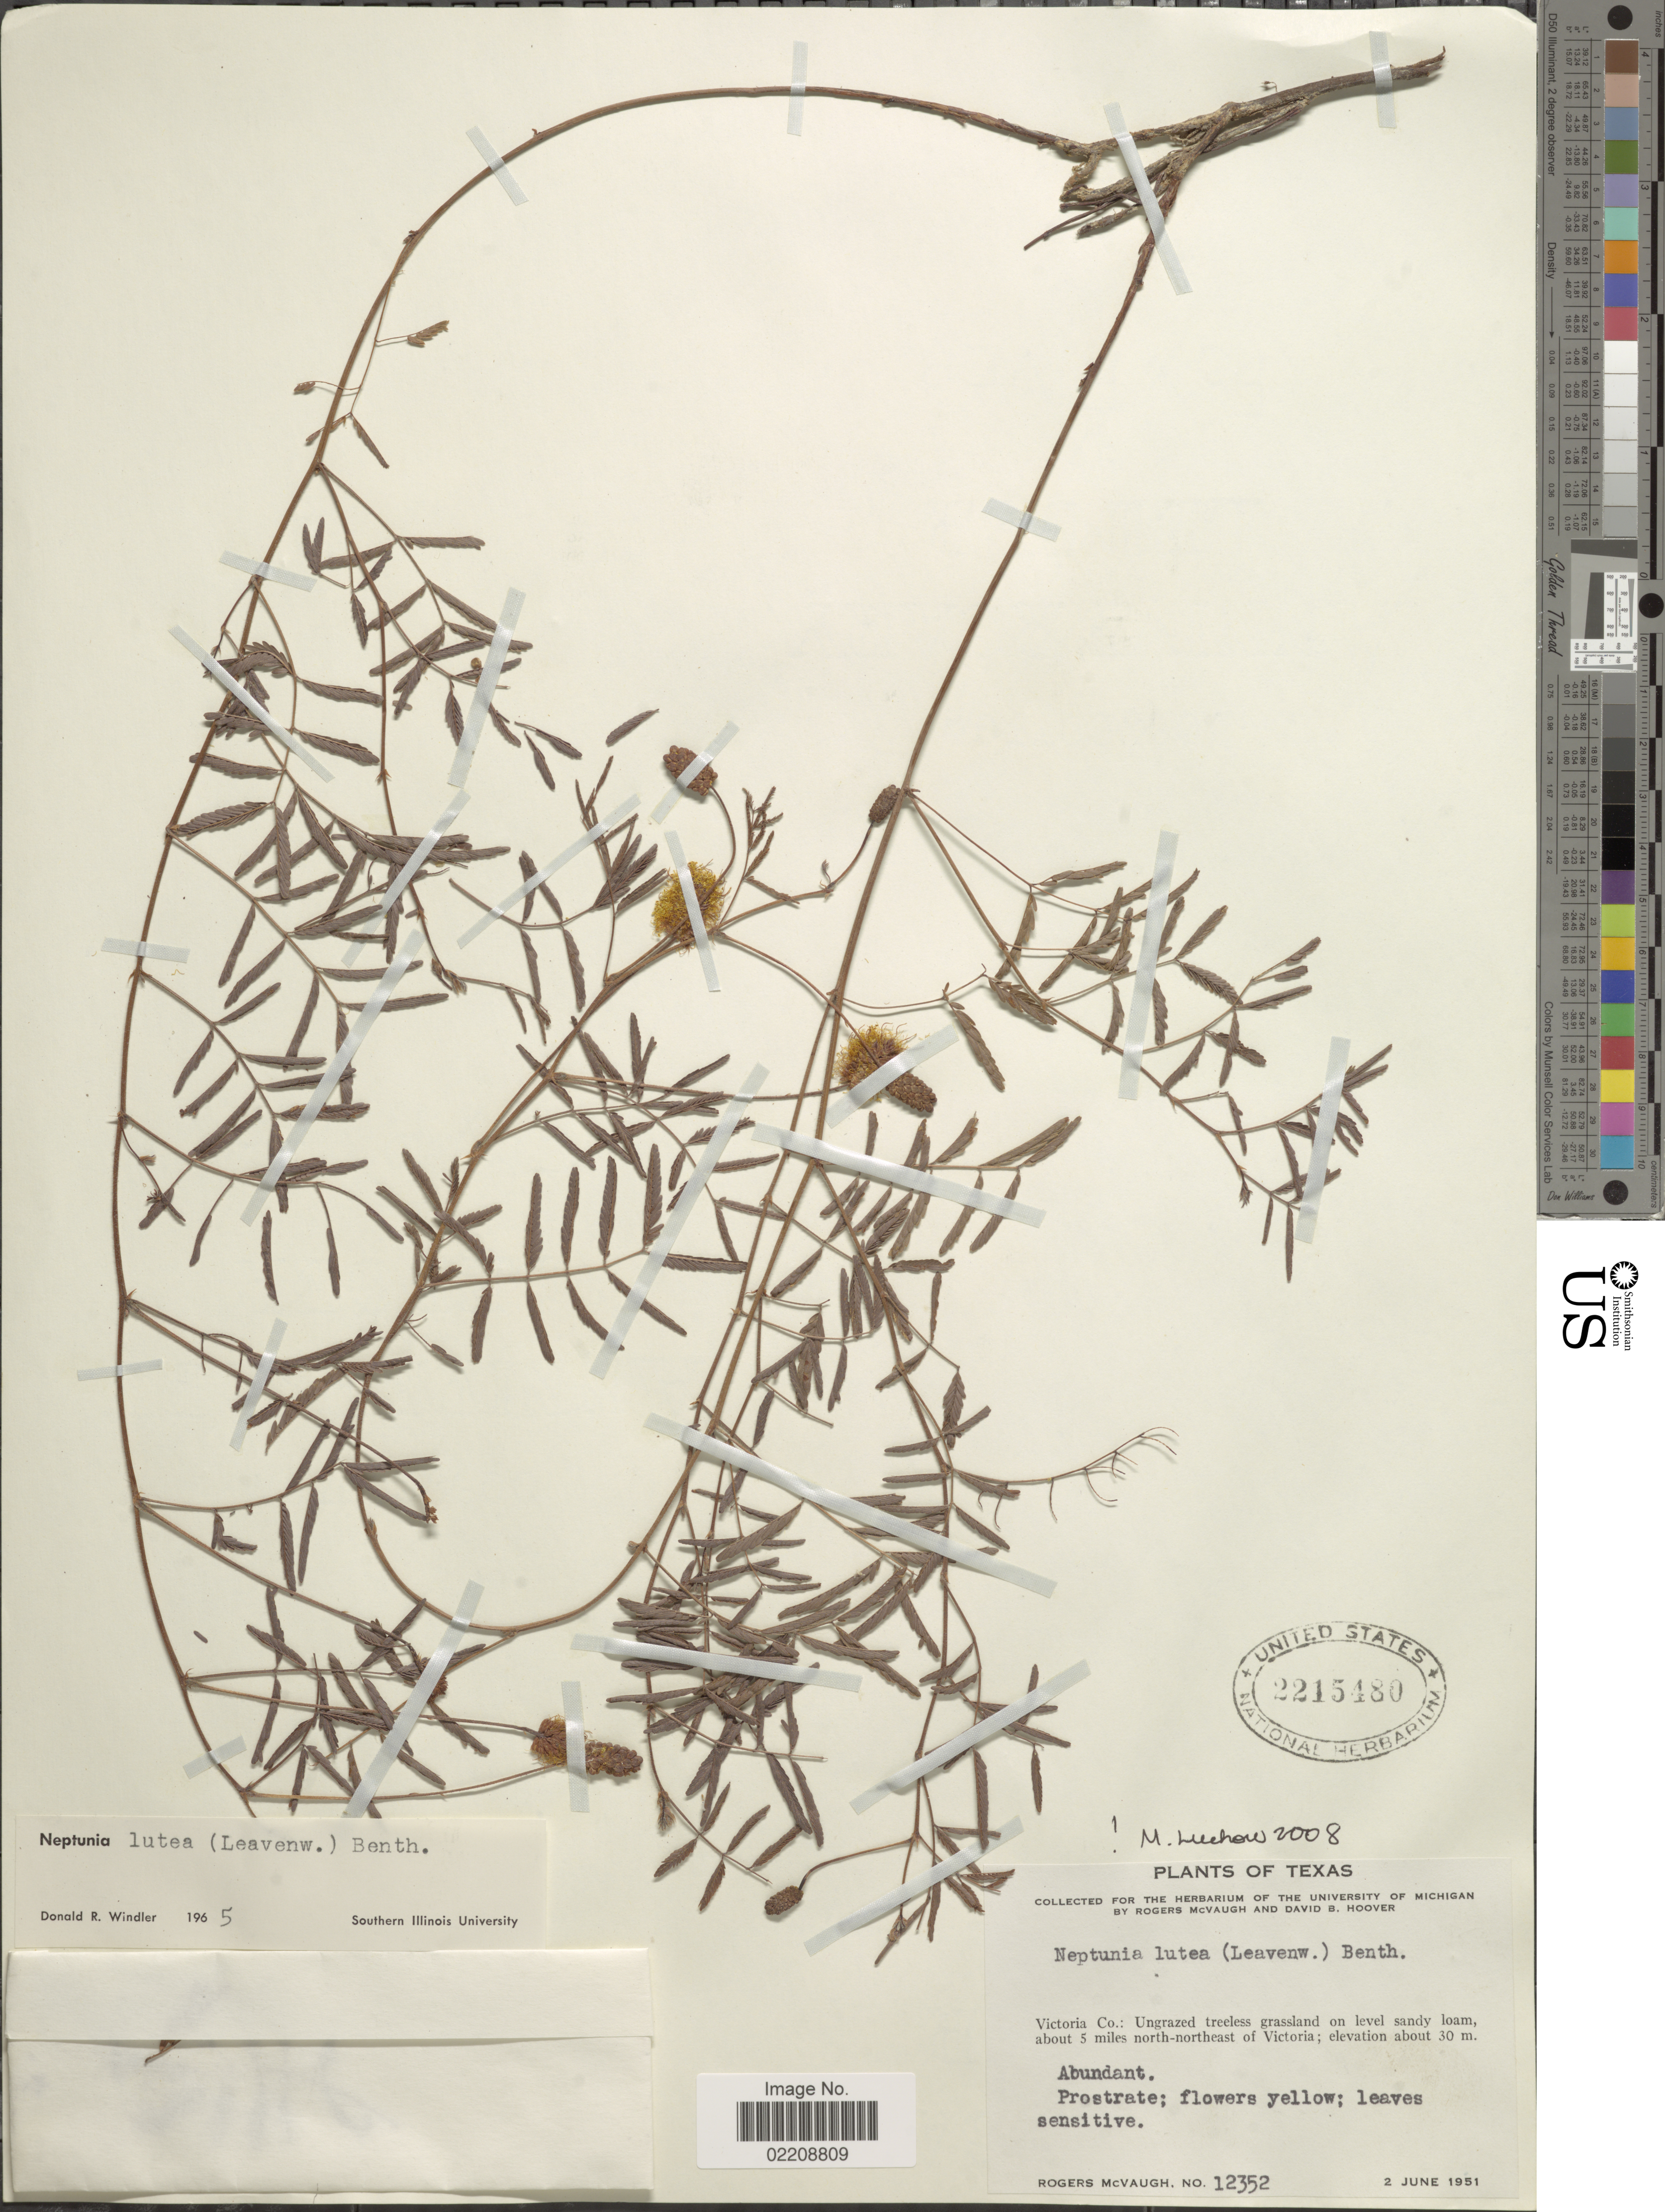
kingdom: Plantae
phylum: Tracheophyta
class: Magnoliopsida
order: Fabales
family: Fabaceae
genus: Neptunia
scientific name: Neptunia lutea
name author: (Leavenw.) Benth.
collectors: R. McVaugh & D. B. Hoover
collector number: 12352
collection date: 1951-06-02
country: United States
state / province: Texas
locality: Victoria Co., about 5 miles north-northeast of Victoria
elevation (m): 30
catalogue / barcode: US 2215480